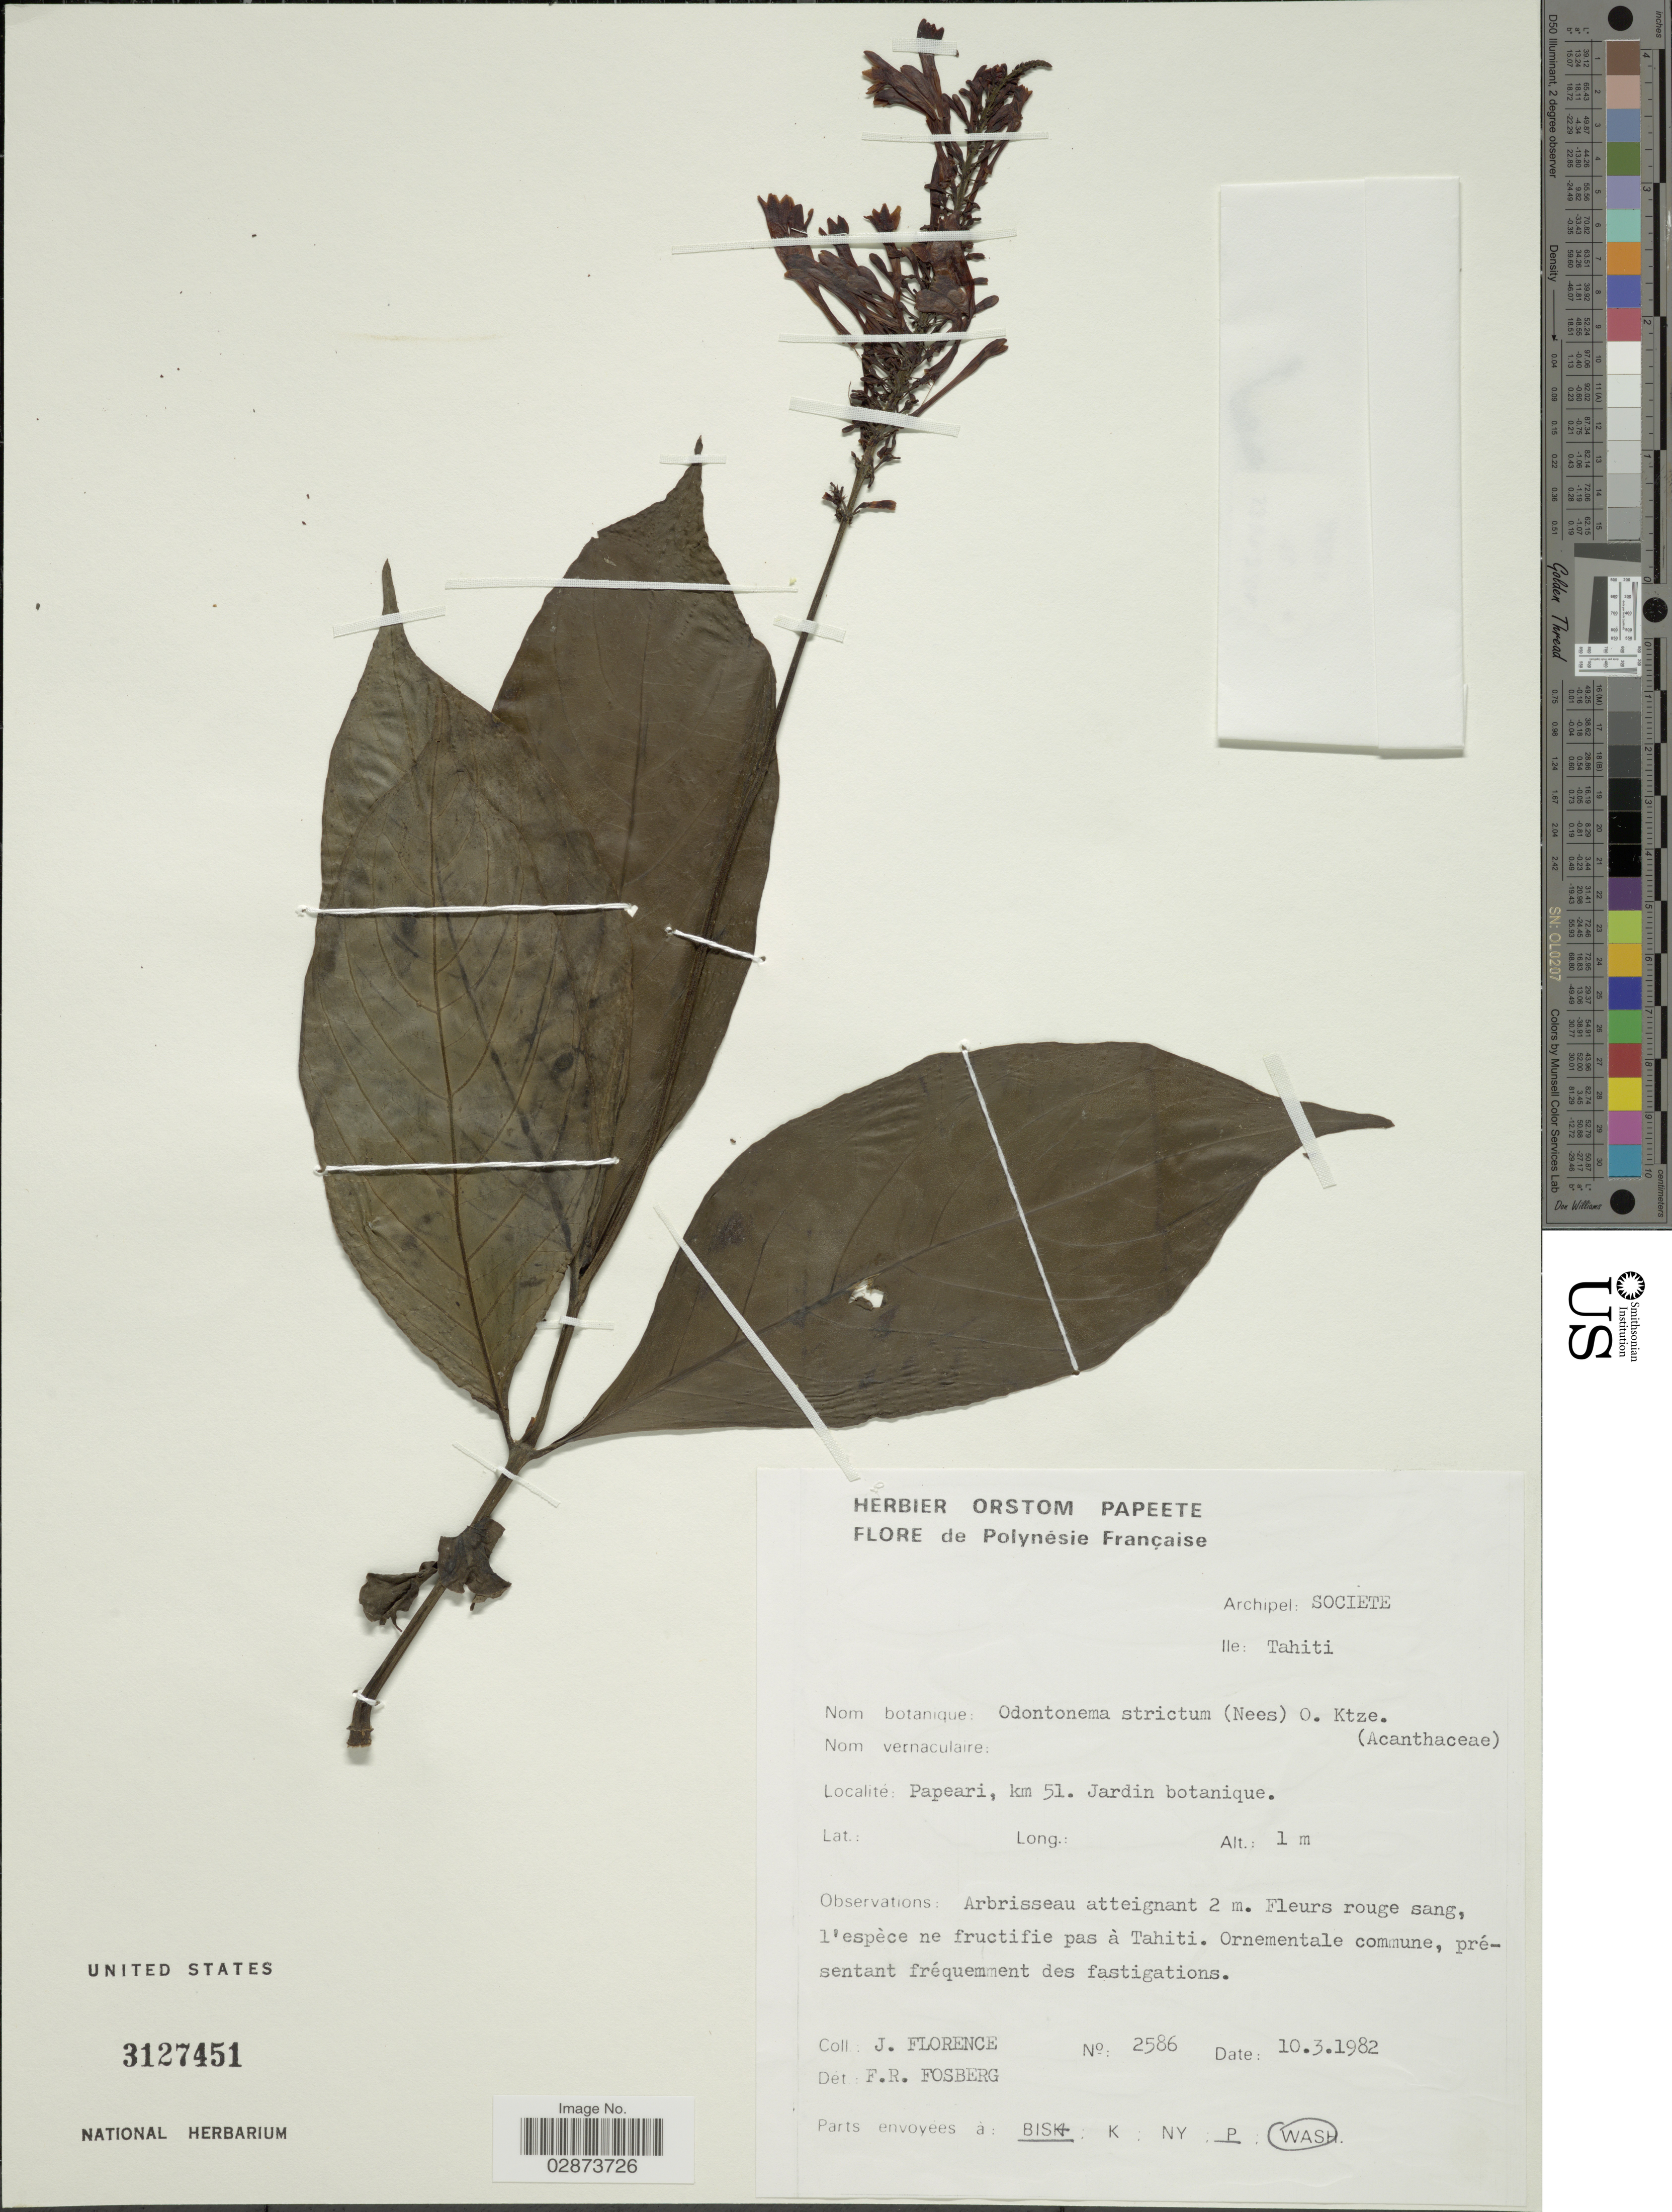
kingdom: Plantae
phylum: Tracheophyta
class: Magnoliopsida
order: Lamiales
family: Acanthaceae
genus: Odontonema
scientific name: Odontonema cuspidatum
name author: (Nees) Kuntze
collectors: J. Florence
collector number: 2586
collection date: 1982-03-10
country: French Polynesia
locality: Archipel: Societe. Ile: Tahiti. Papeari, km 51. Jardin botanique.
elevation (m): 1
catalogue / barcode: US 3127451